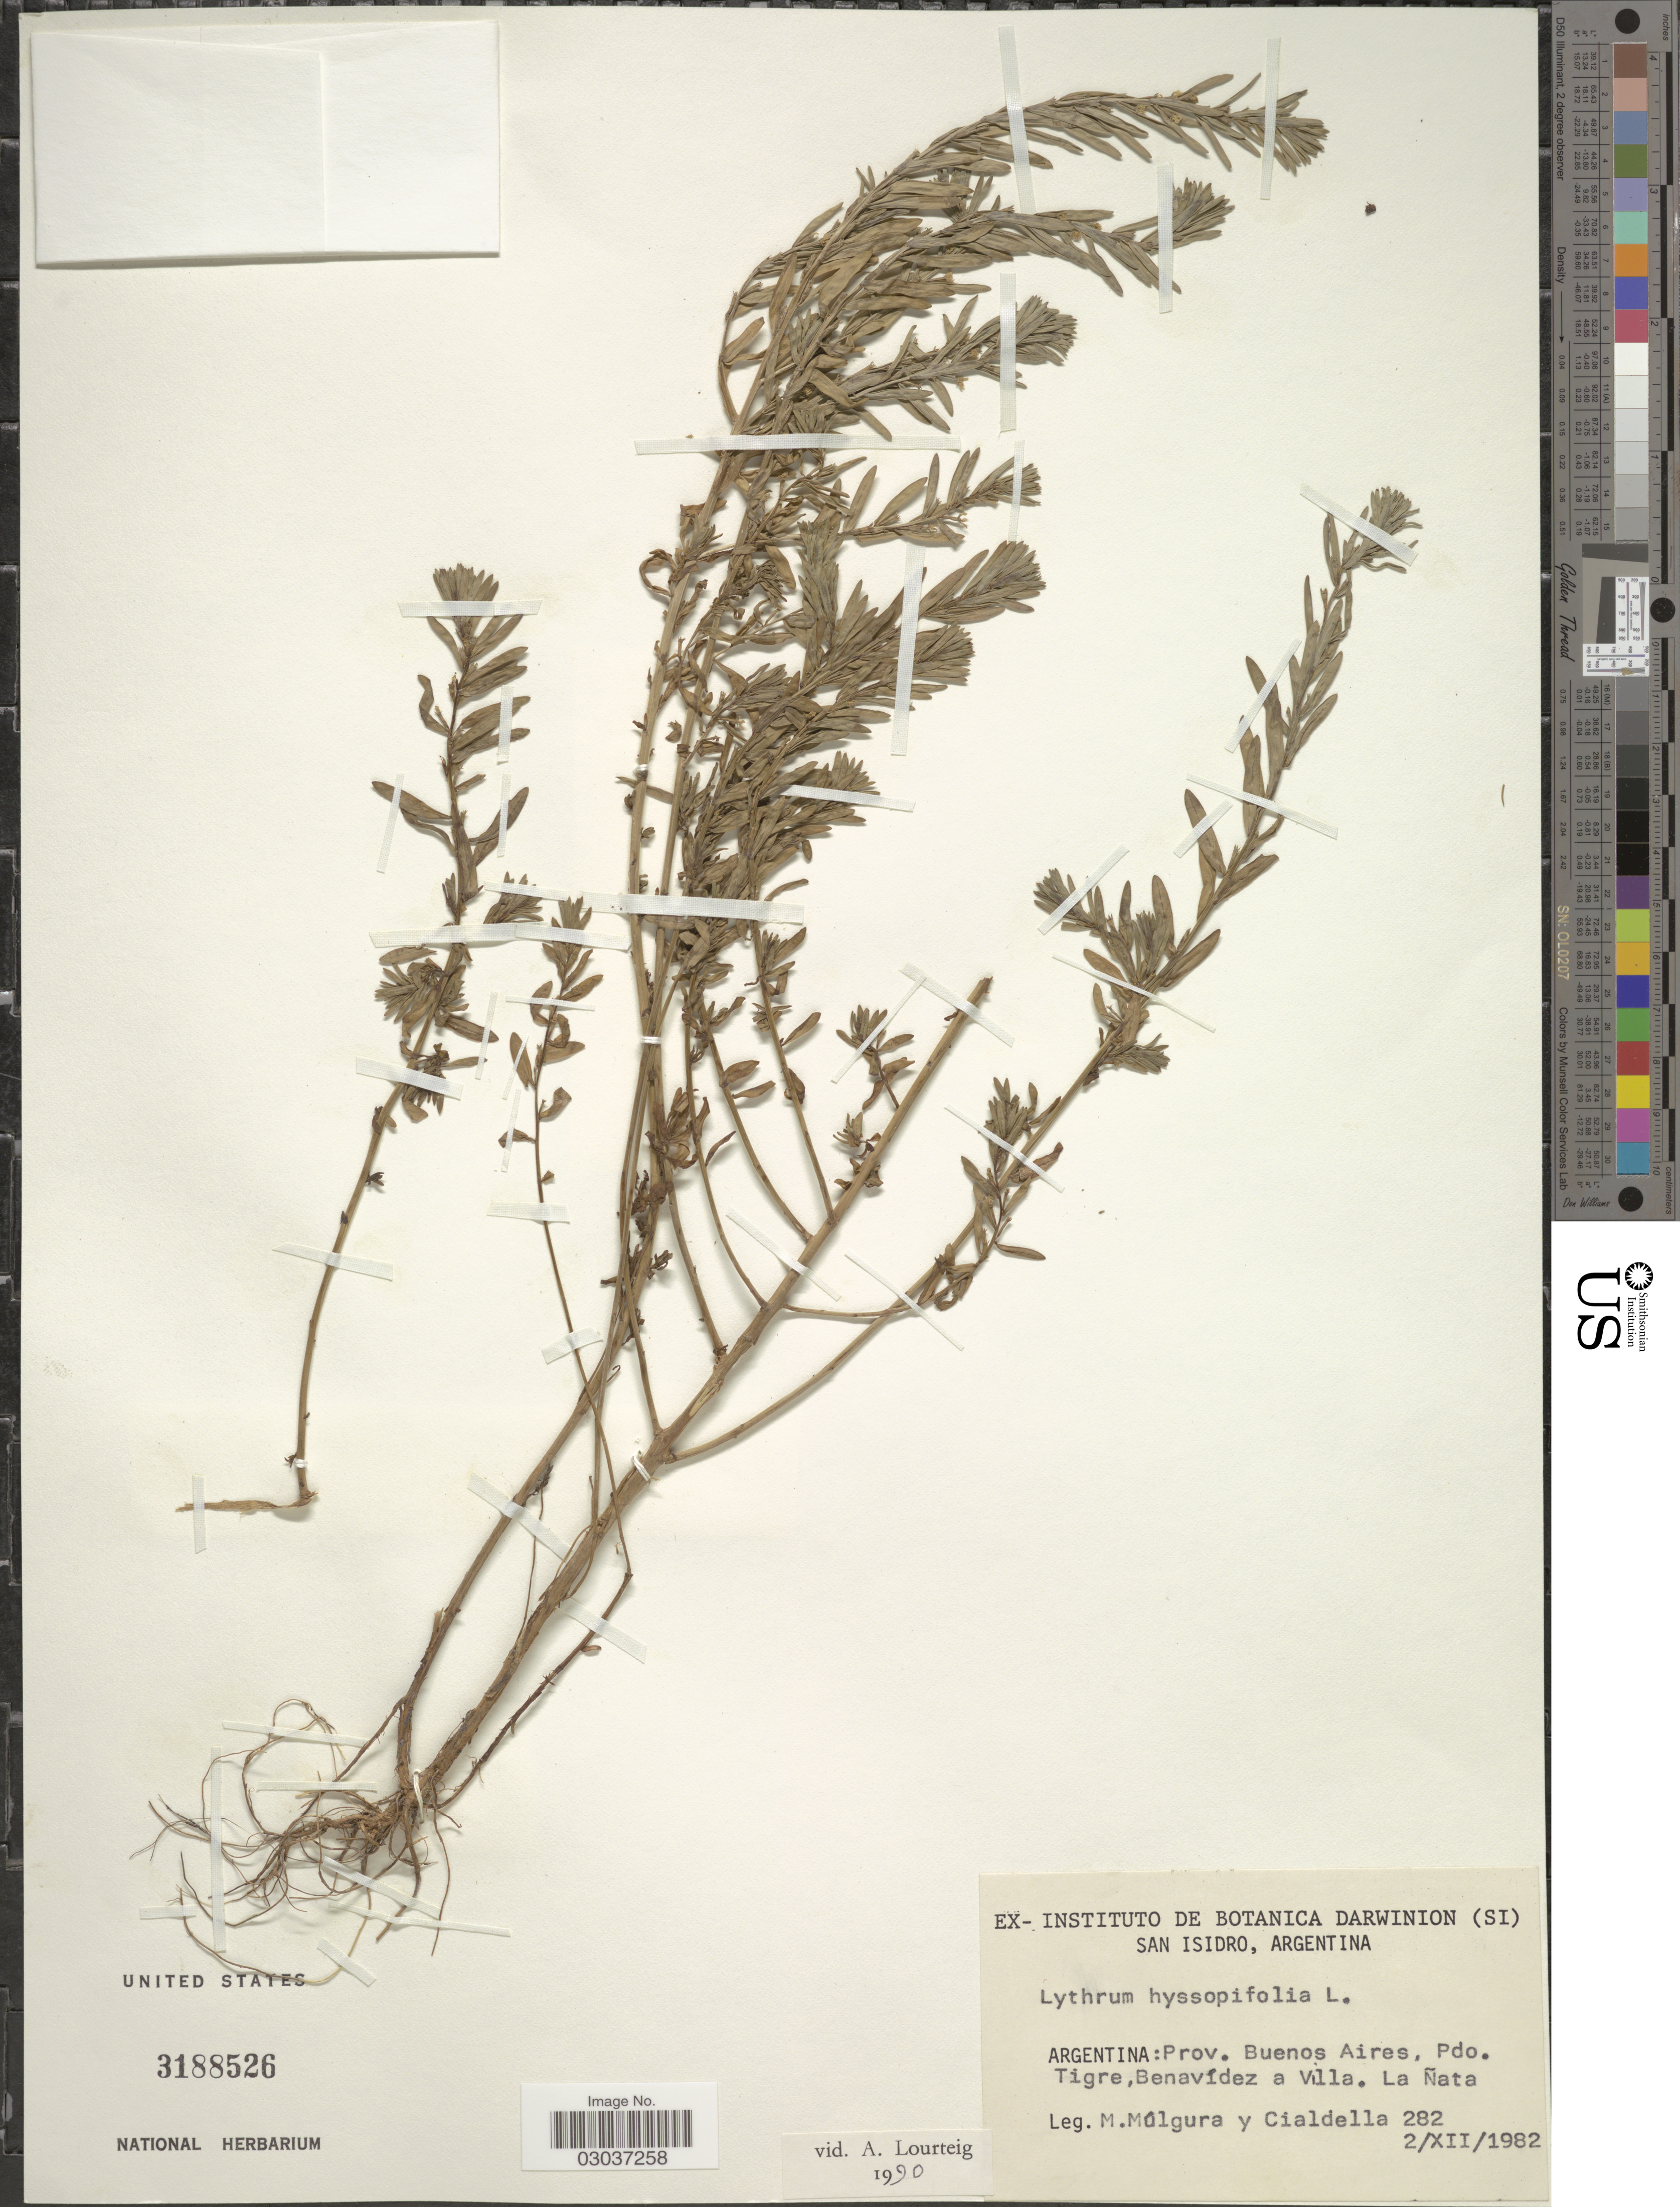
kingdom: Plantae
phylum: Tracheophyta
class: Magnoliopsida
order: Myrtales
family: Lythraceae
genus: Lythrum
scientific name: Lythrum hyssopifolia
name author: L.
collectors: M. Múlgura & Cialdella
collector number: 282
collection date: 1982-12-02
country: Argentina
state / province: Buenos Aires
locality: Pdo. Tigre, Benavídez a Villa. La Ñata.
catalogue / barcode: US 3188526